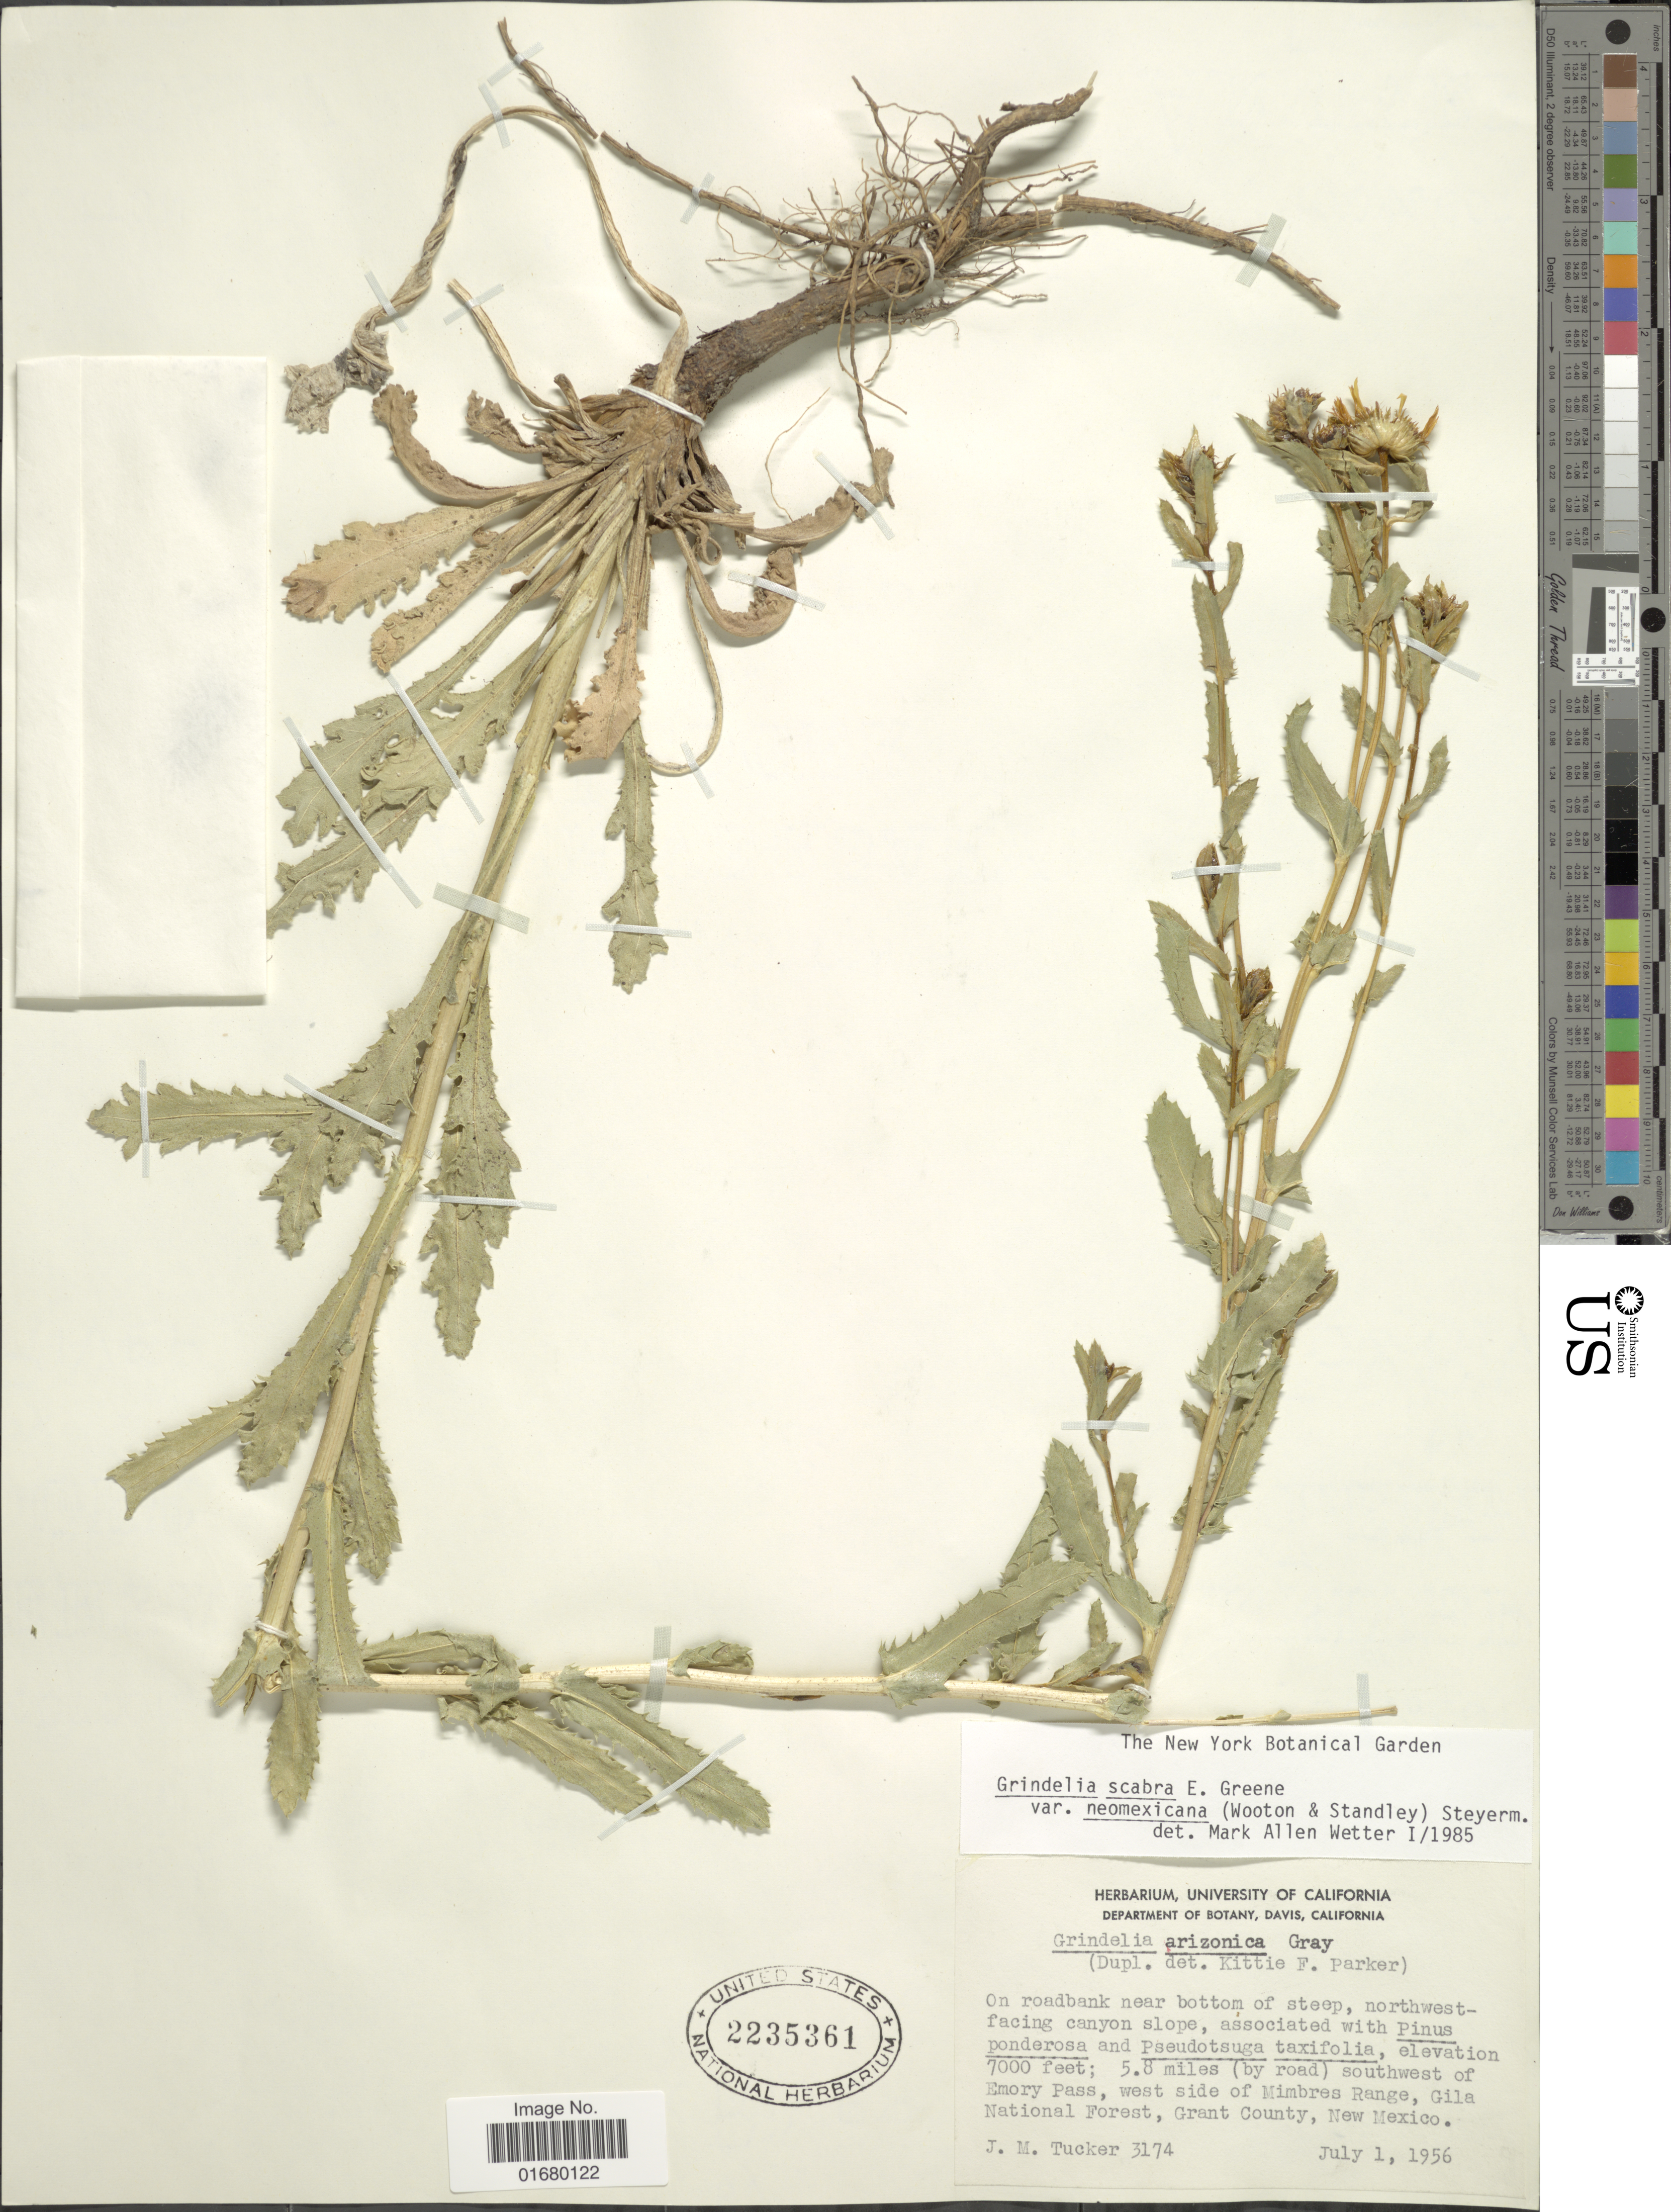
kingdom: Plantae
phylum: Tracheophyta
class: Magnoliopsida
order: Asterales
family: Asteraceae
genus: Grindelia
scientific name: Grindelia scabra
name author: Greene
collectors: J. M. Tucker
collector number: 3174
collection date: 1956-07-01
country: United States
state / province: New Mexico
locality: Northwest facing canyon slope, 5.8 miles (by road) southwest of Emory Pass, west side of Mimbres Range, Gila National Forest, Grant County.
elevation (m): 2134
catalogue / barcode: US 2235361